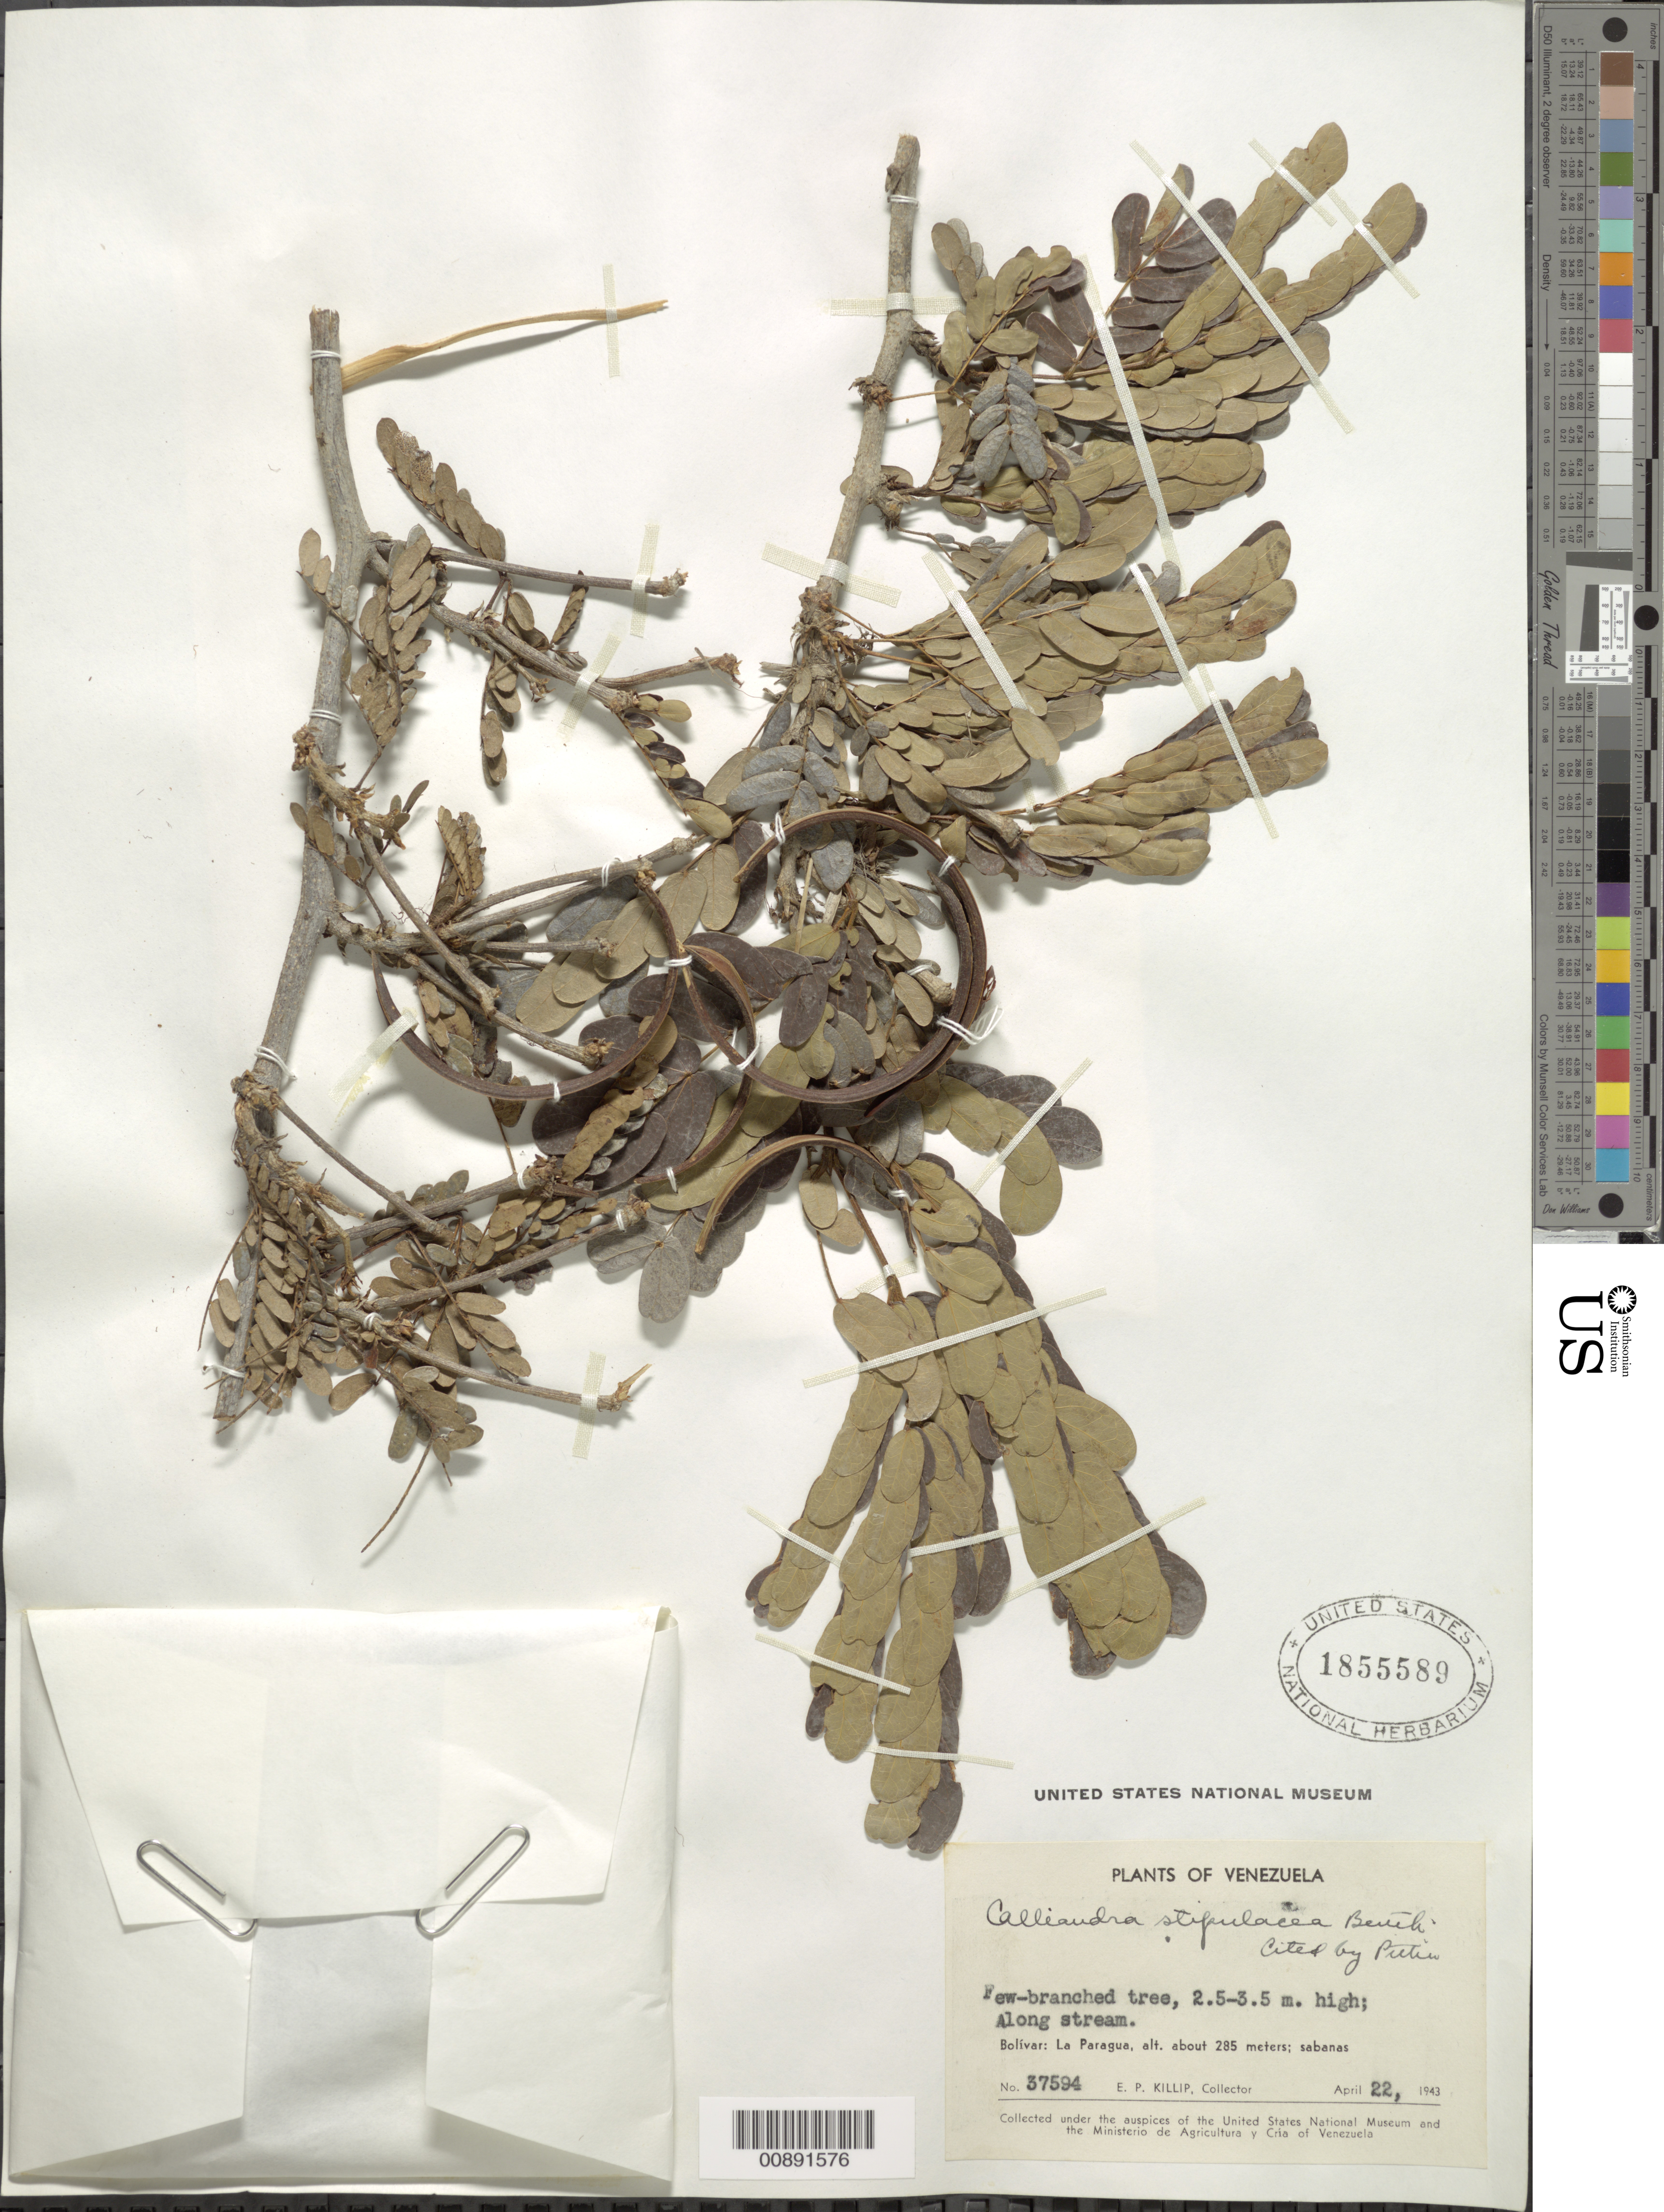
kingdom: Plantae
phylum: Tracheophyta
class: Magnoliopsida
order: Fabales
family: Fabaceae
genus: Calliandra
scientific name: Calliandra laxa var. stipulacea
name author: (Benth.) Barneby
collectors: E. P. Killip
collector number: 37594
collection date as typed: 22-Apr-43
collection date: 1943-04-22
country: Venezuela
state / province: Bolívar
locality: La Paragua, along Río Paragua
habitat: Along stream; sabanas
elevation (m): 285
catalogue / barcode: US 1855589